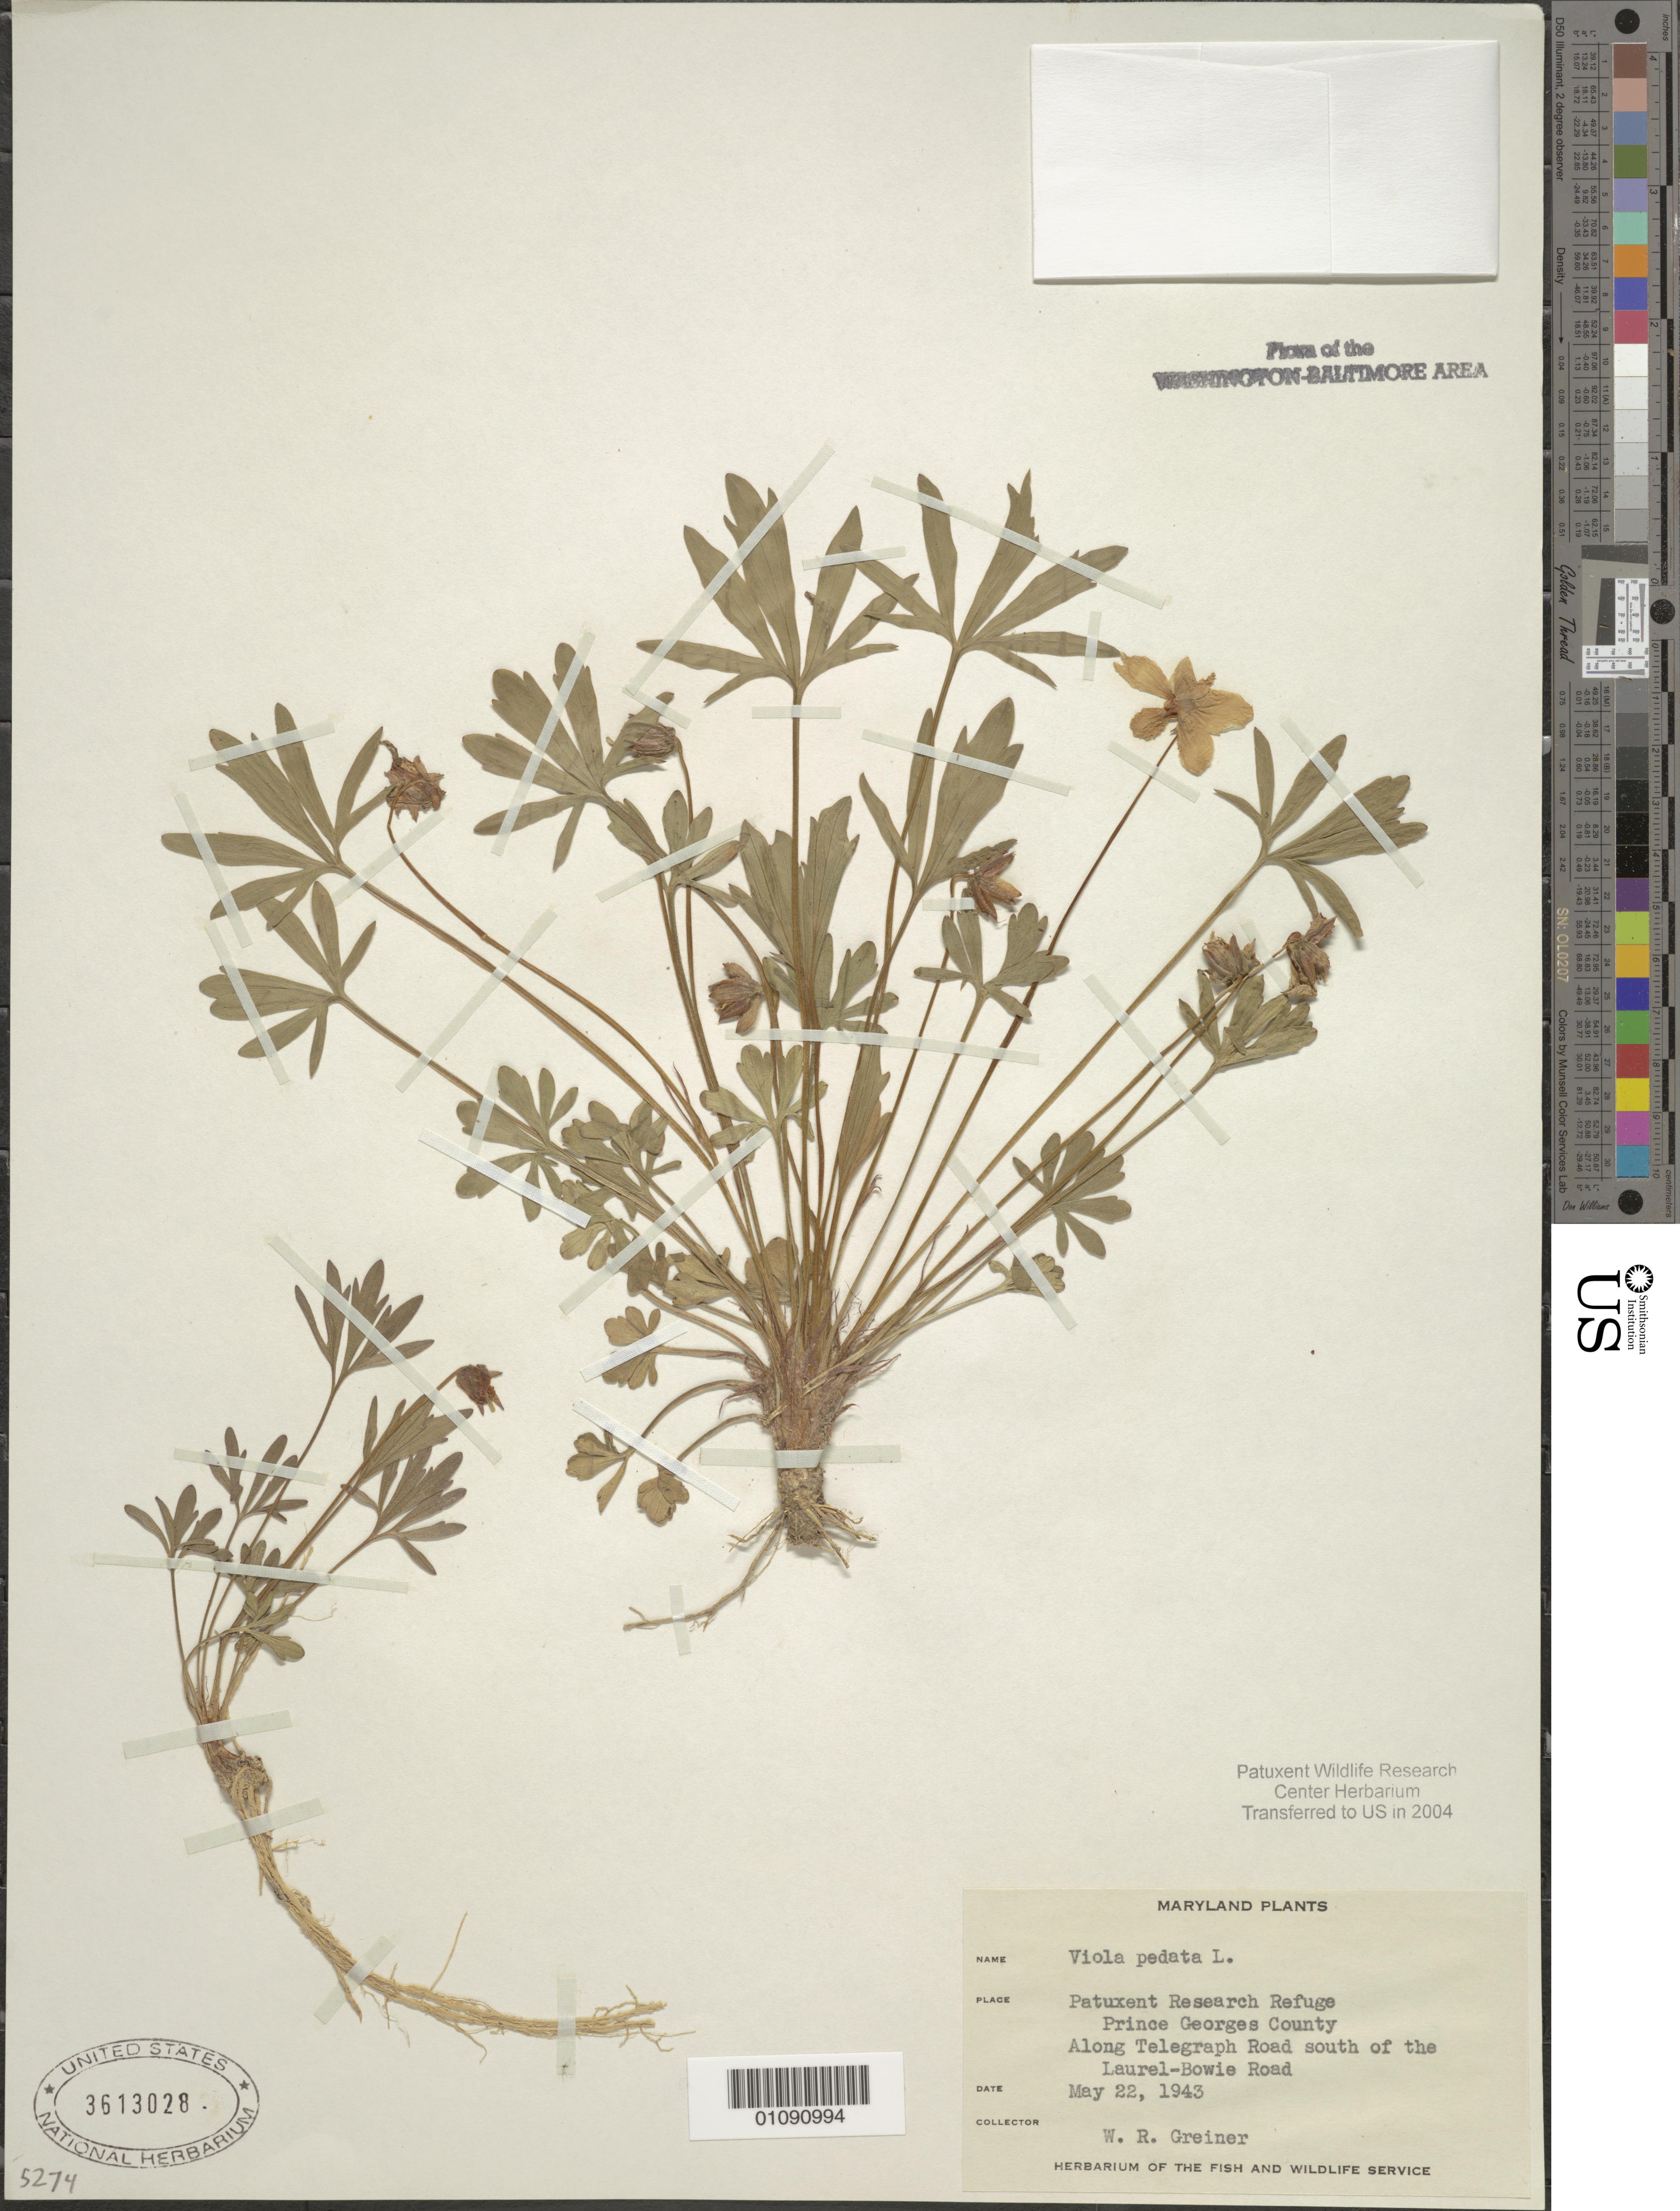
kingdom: Plantae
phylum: Tracheophyta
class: Magnoliopsida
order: Malpighiales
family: Violaceae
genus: Viola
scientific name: Viola pedata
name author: L.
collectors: W. Greiner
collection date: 1943-05-22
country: United States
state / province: Maryland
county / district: Prince George's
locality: Patuxent Wildlife Refuge, S. of the Laurel-Bowie road.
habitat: Along Telegraph Rd.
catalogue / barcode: US 3613028